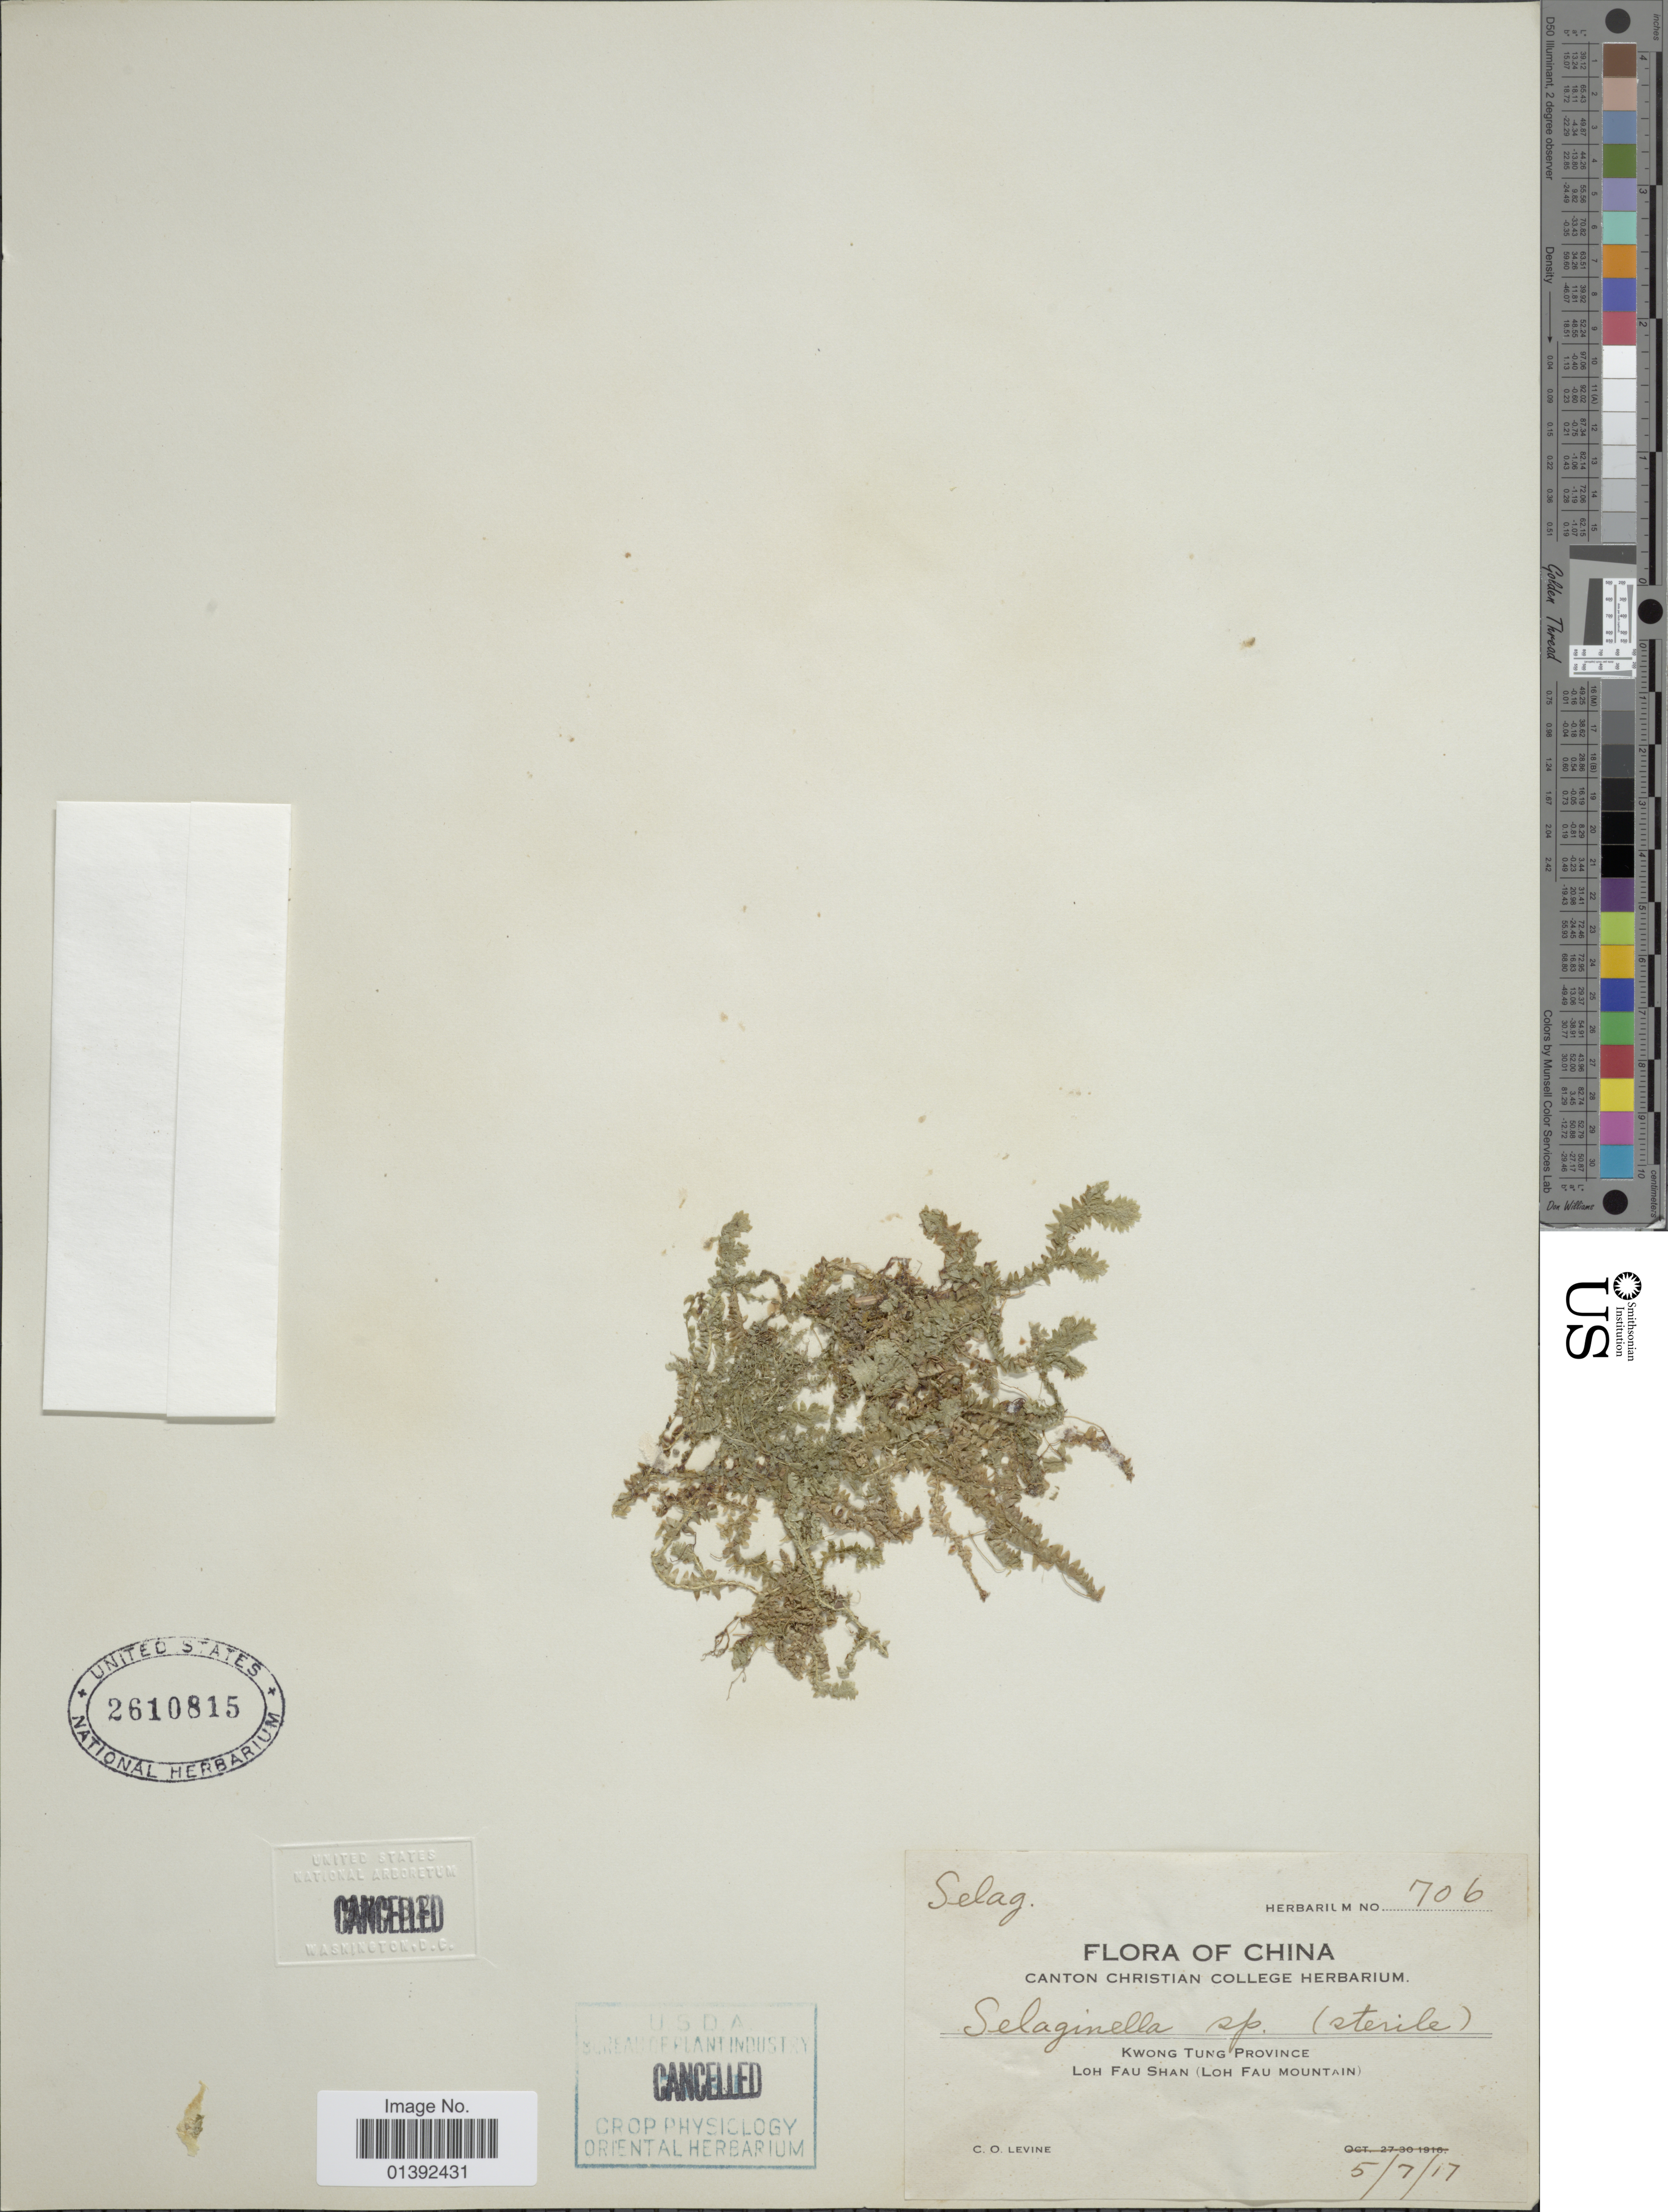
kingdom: Plantae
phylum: Tracheophyta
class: Lycopodiopsida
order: Selaginellales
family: Selaginellaceae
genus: Selaginella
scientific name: Selaginella sp.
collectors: C. O. Levine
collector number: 706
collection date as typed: Transcribed d/m/y: 5/7/17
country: China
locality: Kwang Tung Province, Loh Fau Shan (Loh Fau Mountain)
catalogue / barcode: US 2610815